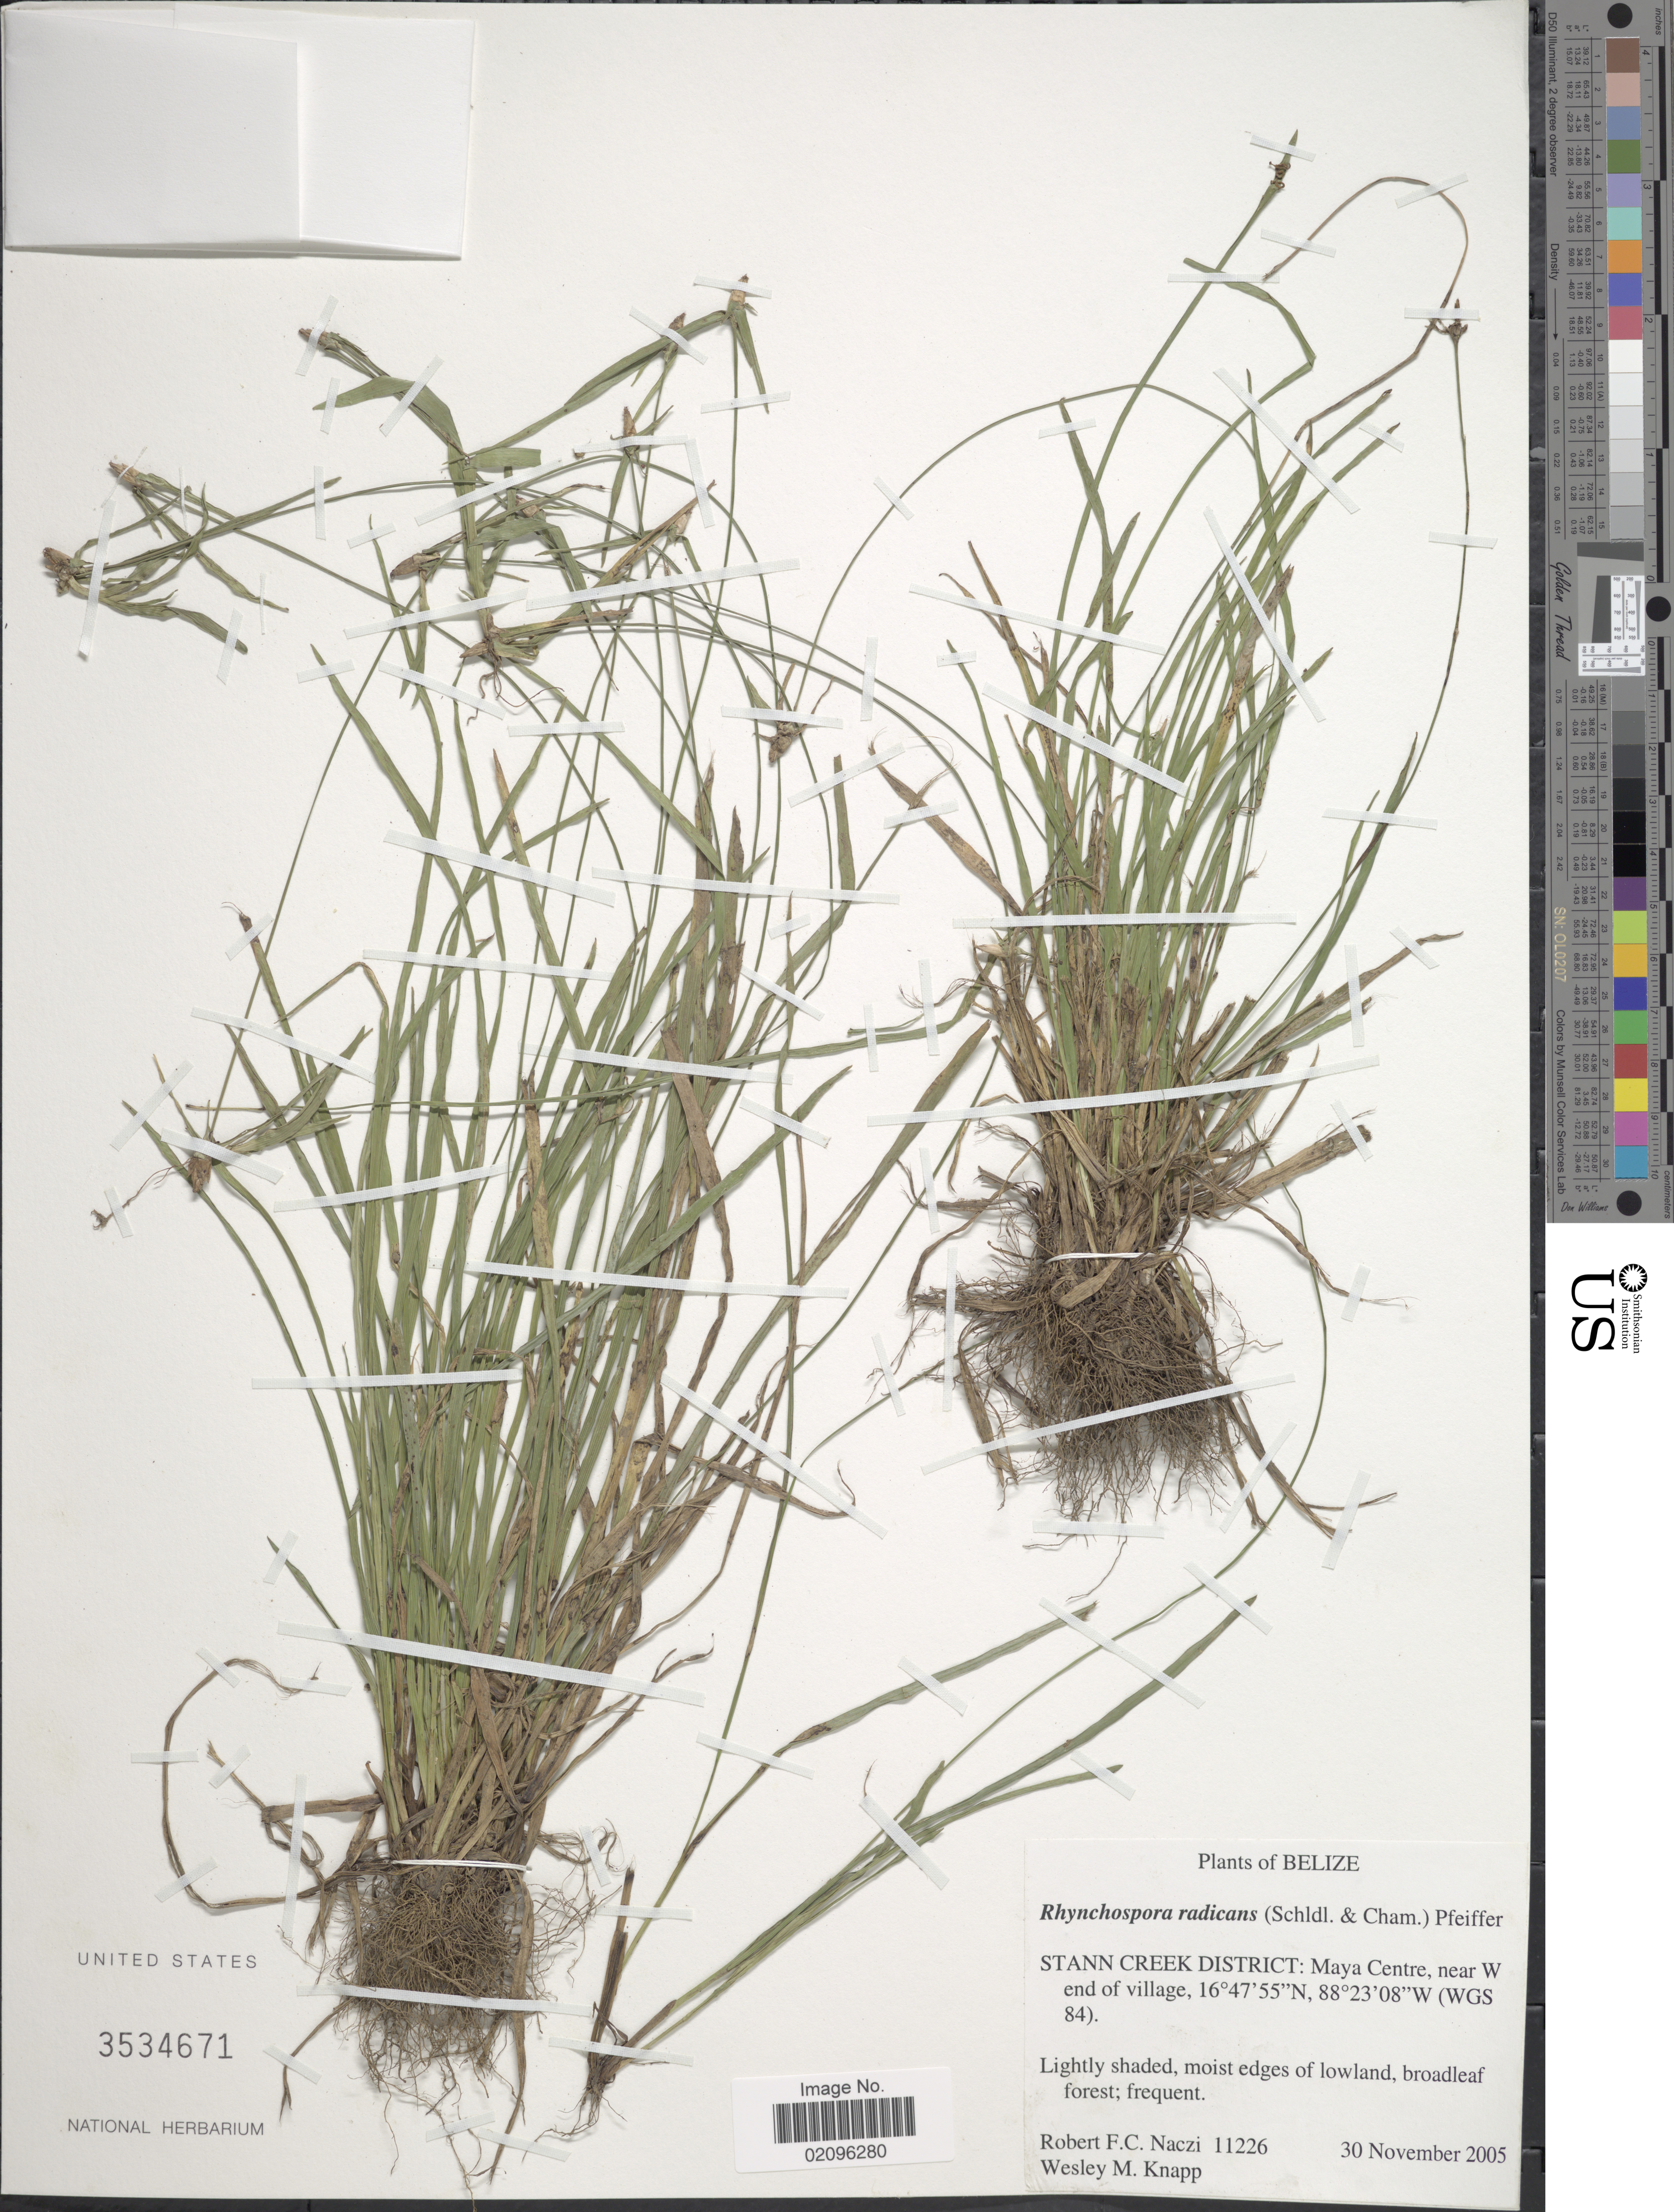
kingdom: Plantae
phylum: Tracheophyta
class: Liliopsida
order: Poales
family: Cyperaceae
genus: Rhynchospora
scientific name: Rhynchospora radicans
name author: (Schltdl. & Cham.) H. Pfeiff.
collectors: R. F. C. Naczi & W. Knapp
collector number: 11226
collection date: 2005-11-30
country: Belize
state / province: Stann Creek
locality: Belize, Stann Creek District: Maya Centre, near W end of village. WGS 84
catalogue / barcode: US 3534671